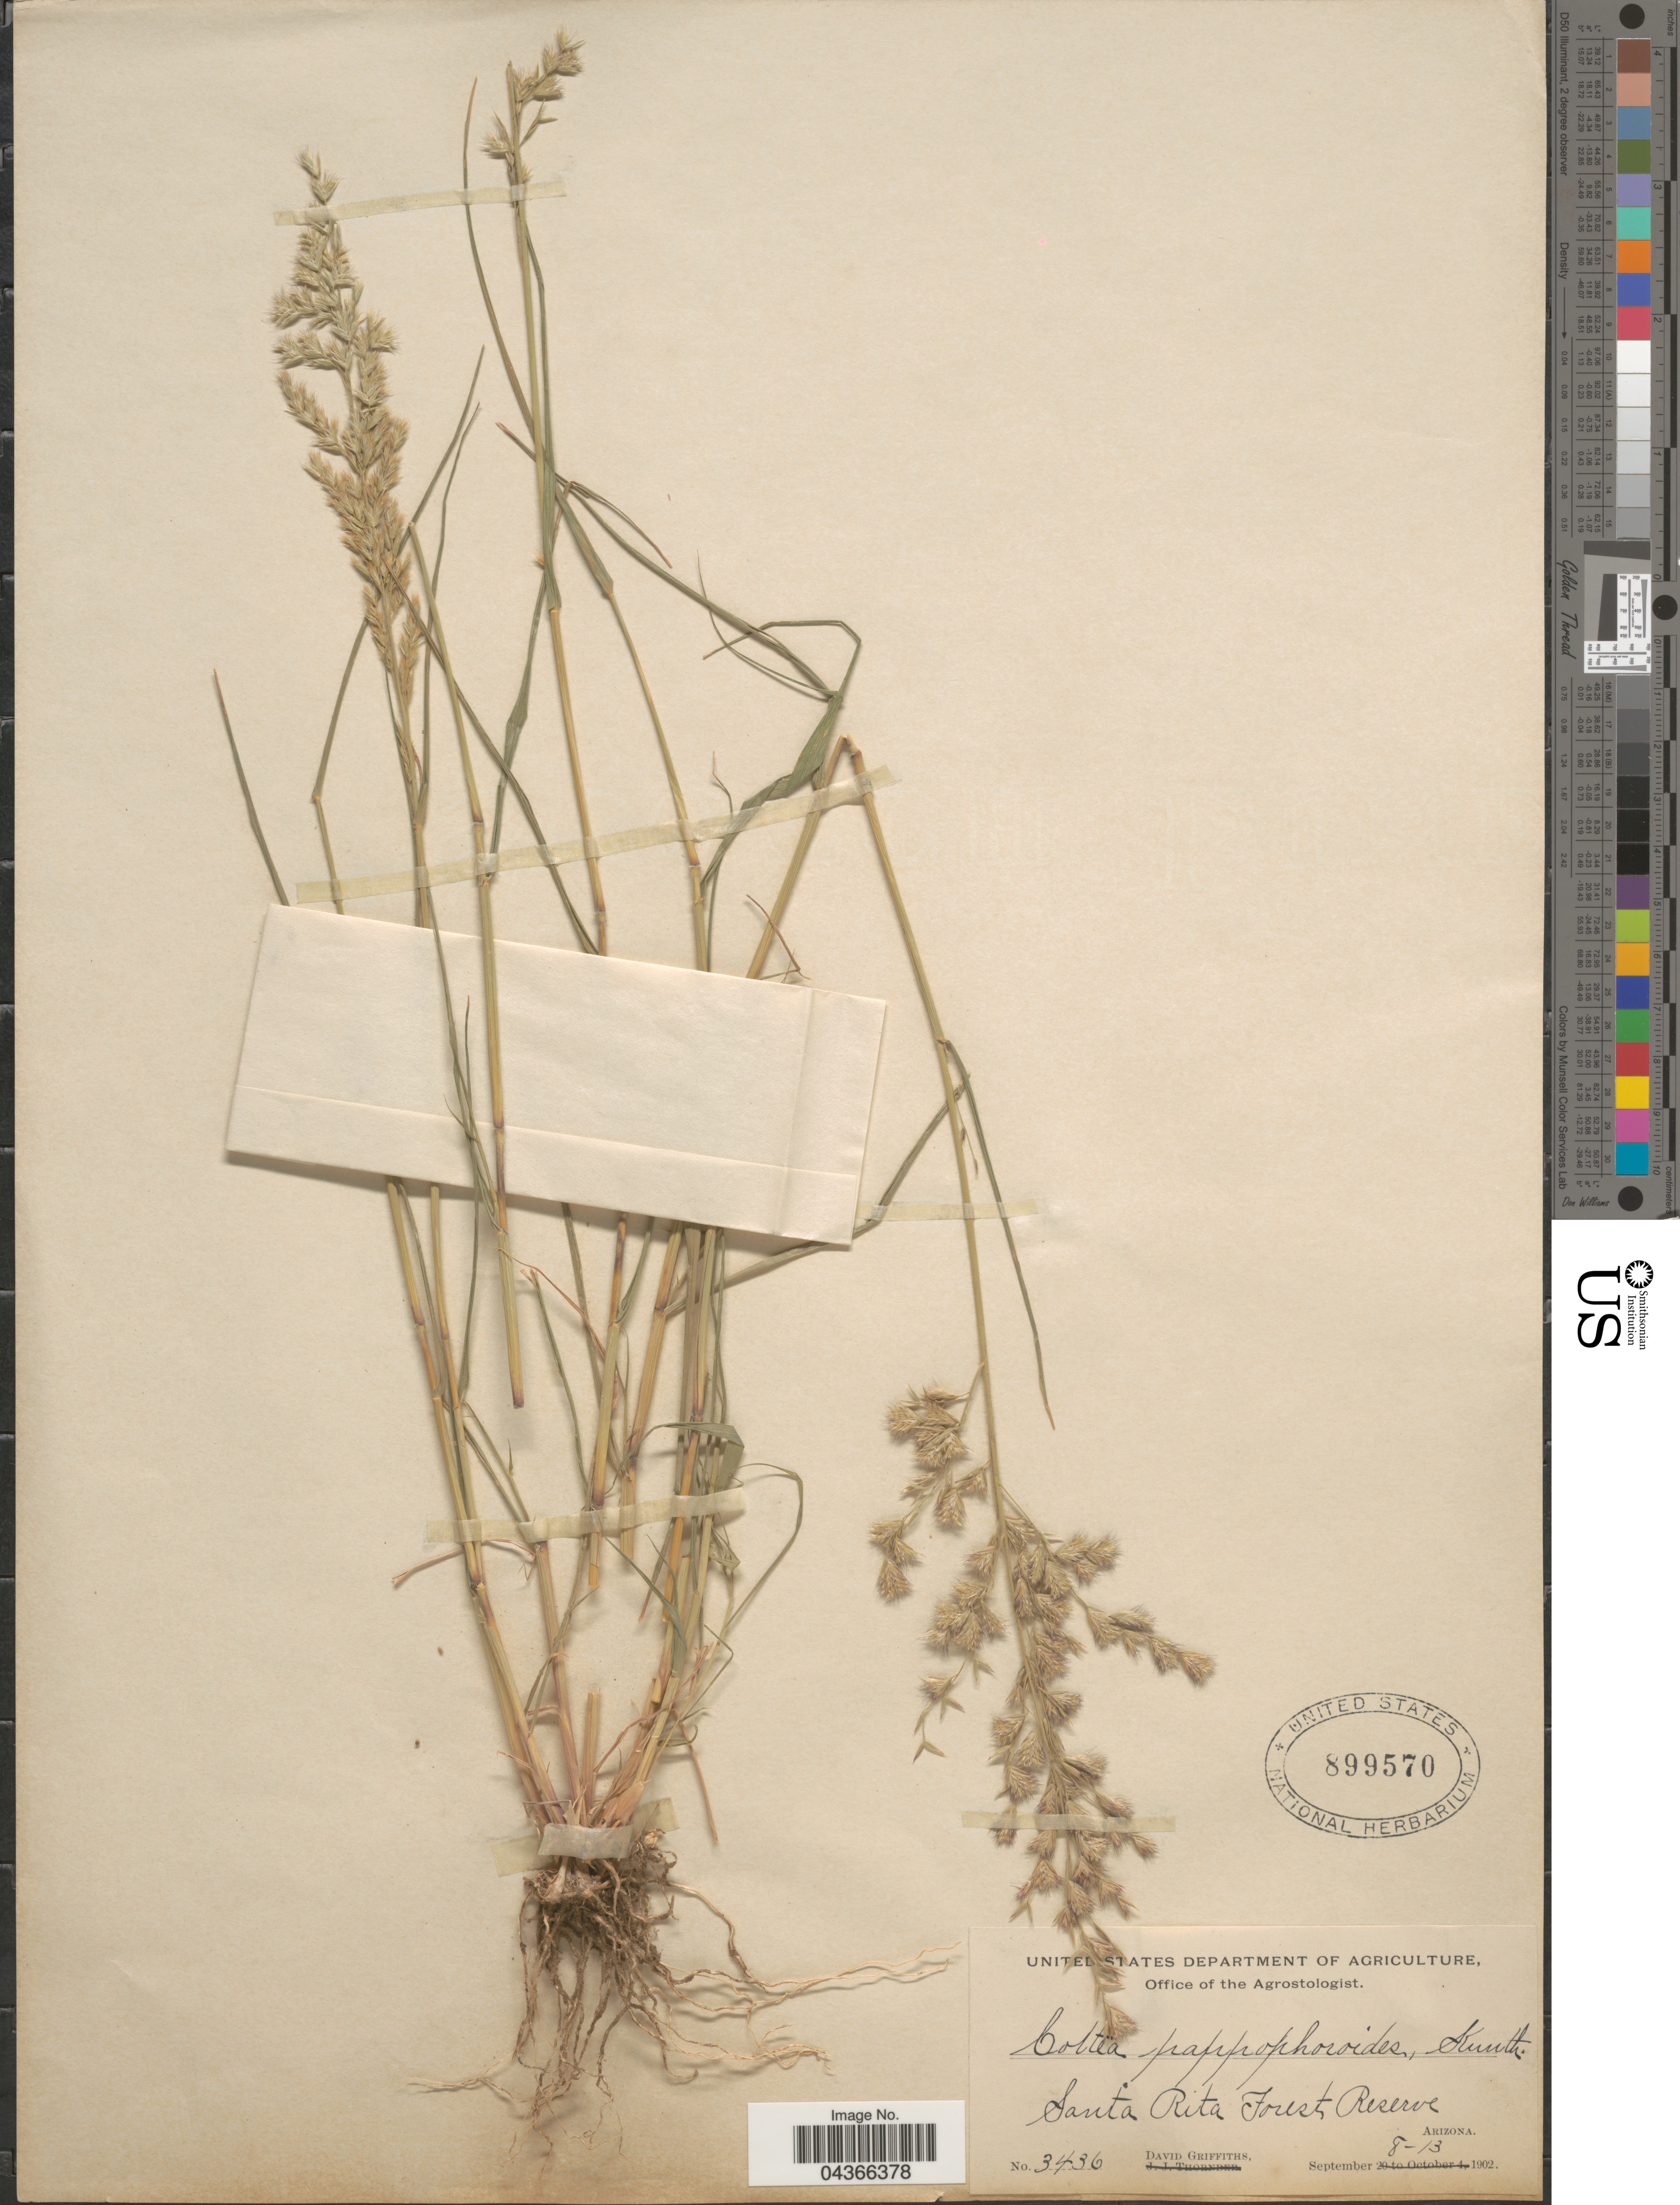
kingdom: Plantae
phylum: Tracheophyta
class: Liliopsida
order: Poales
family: Poaceae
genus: Cottea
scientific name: Cottea pappophoroides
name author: Kunth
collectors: D. Griffiths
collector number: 3436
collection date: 1902-09-08/1902-09-13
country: United States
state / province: Arizona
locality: Santa Rita Forest Reserve.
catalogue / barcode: US 899570